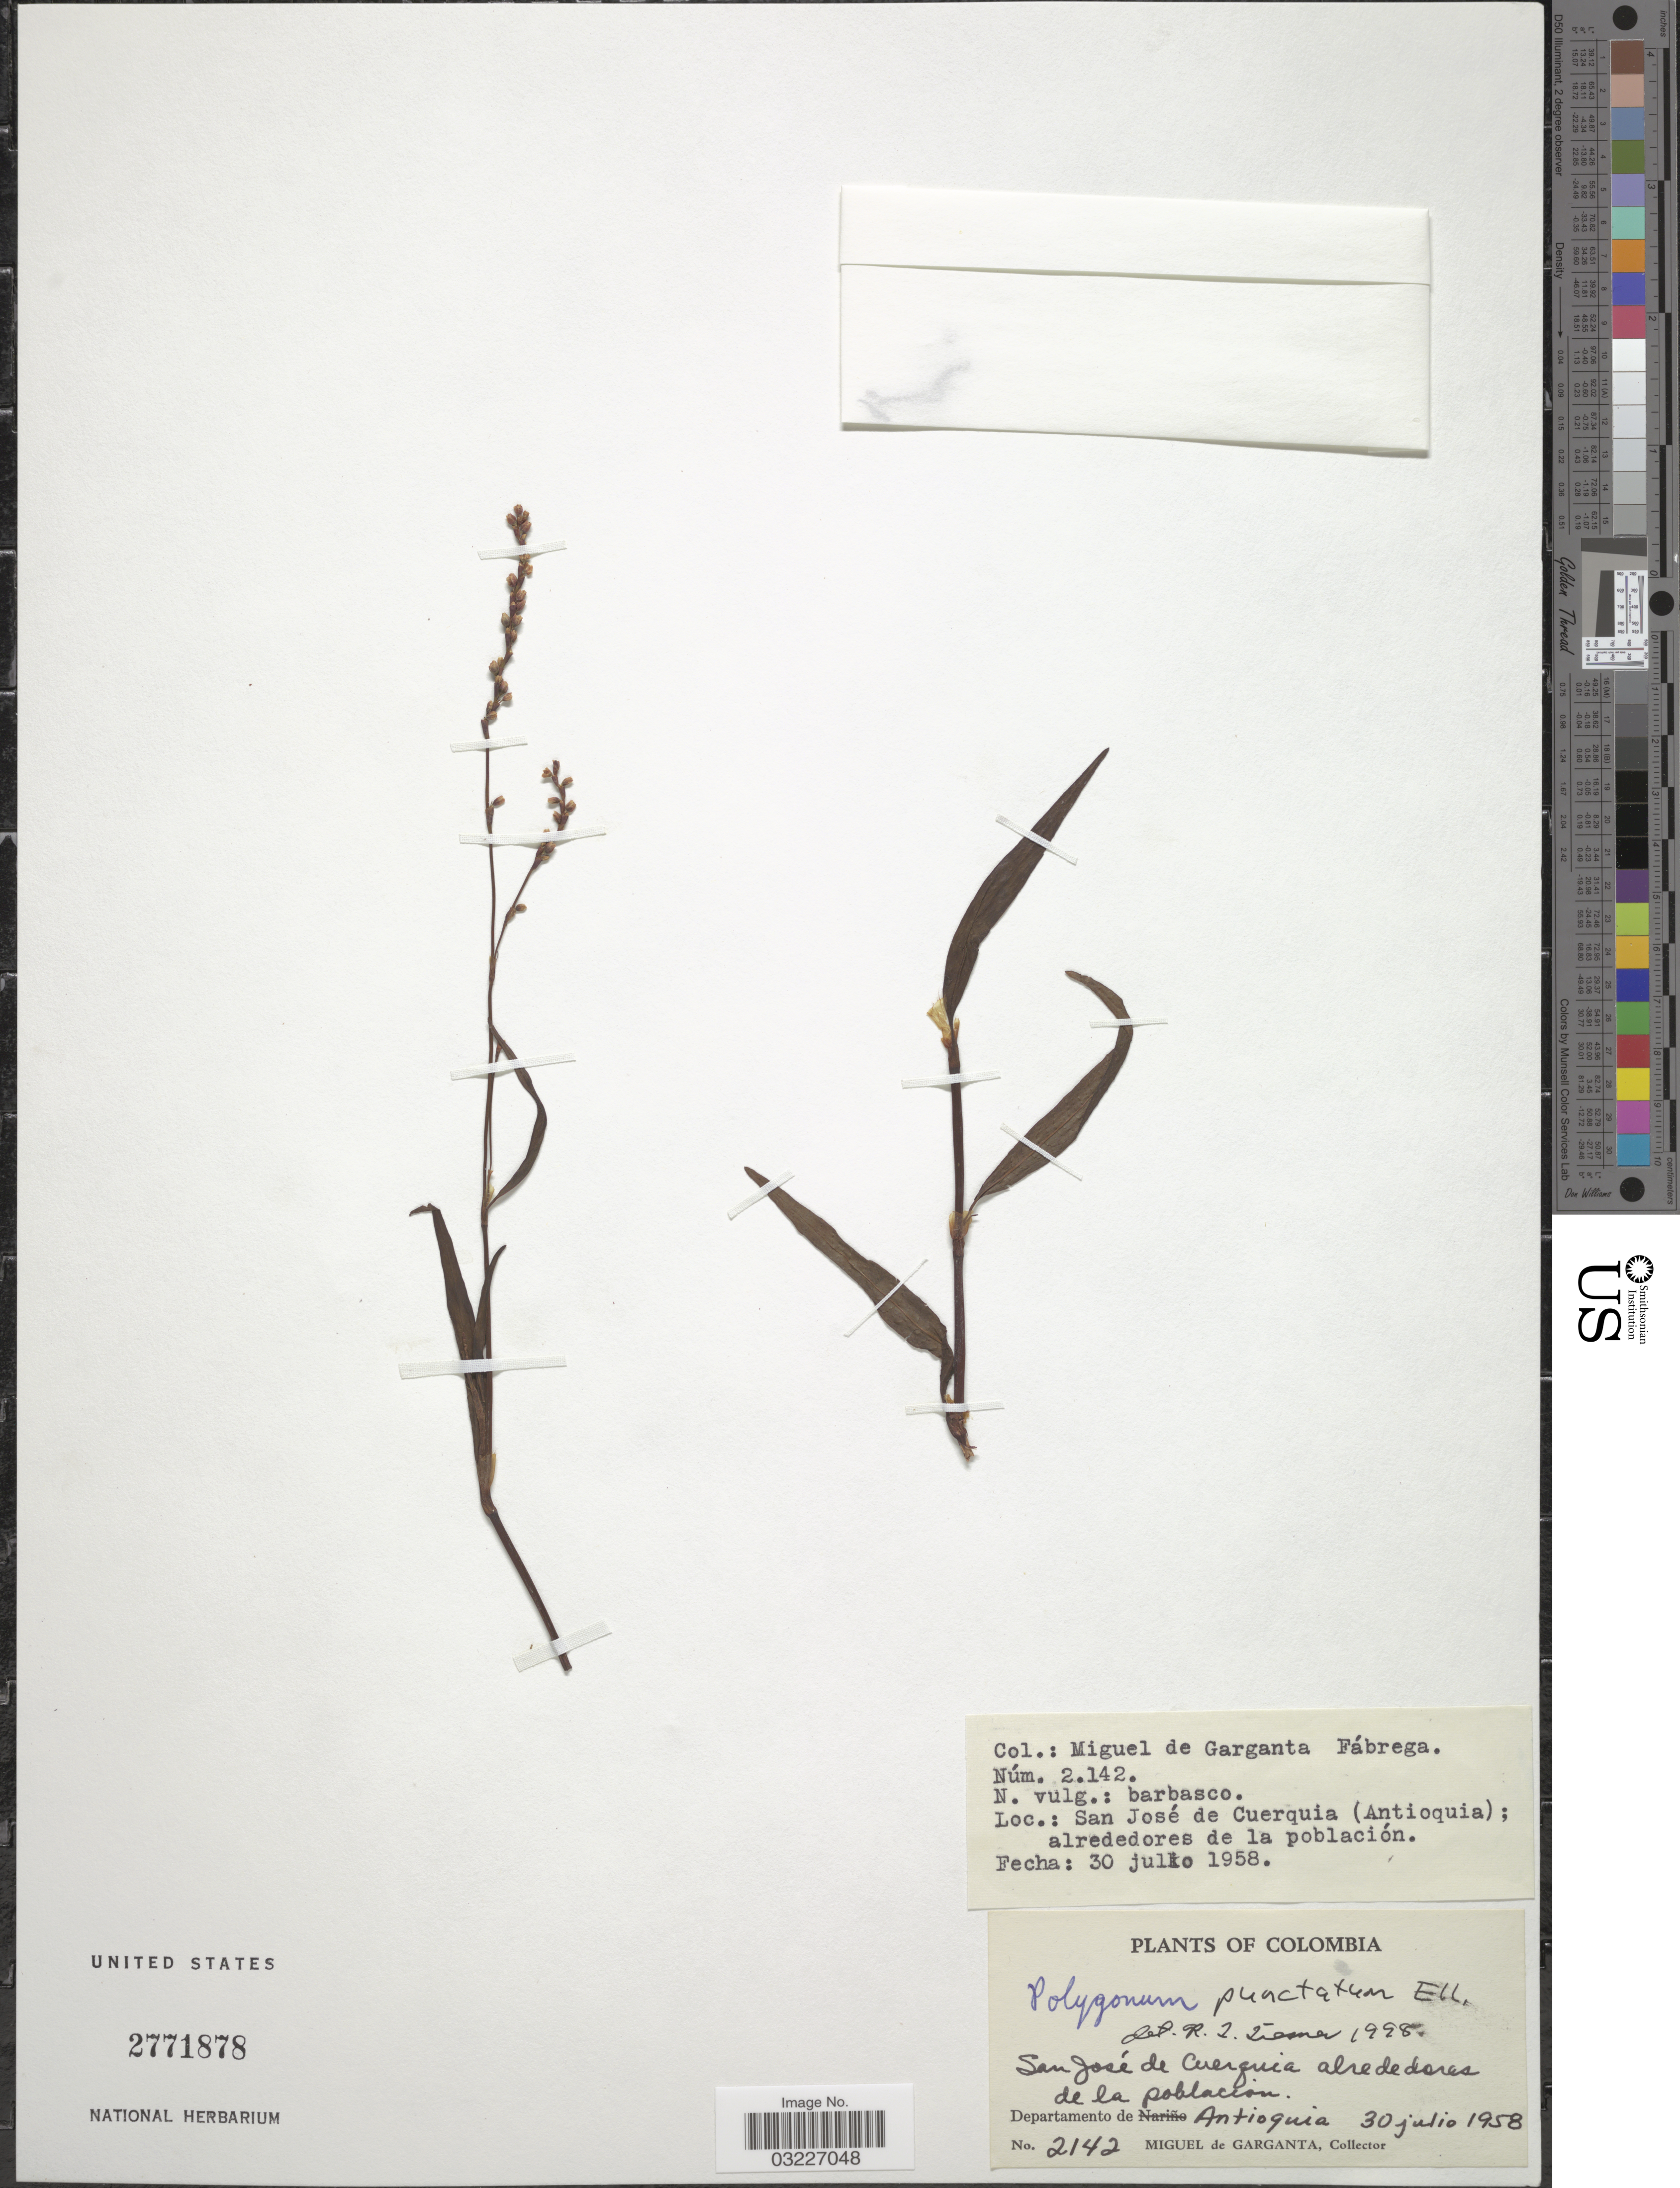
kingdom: Plantae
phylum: Tracheophyta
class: Magnoliopsida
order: Caryophyllales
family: Polygonaceae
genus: Polygonum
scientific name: Polygonum opelousanum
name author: Riddell ex Small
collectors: M. Fabrega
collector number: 2142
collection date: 1958-07-30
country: Colombia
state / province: Antioquia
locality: San José de Cuerquia (Antioquia); alrededores de la población. Departamento de Antioquia.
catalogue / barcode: US 2771878